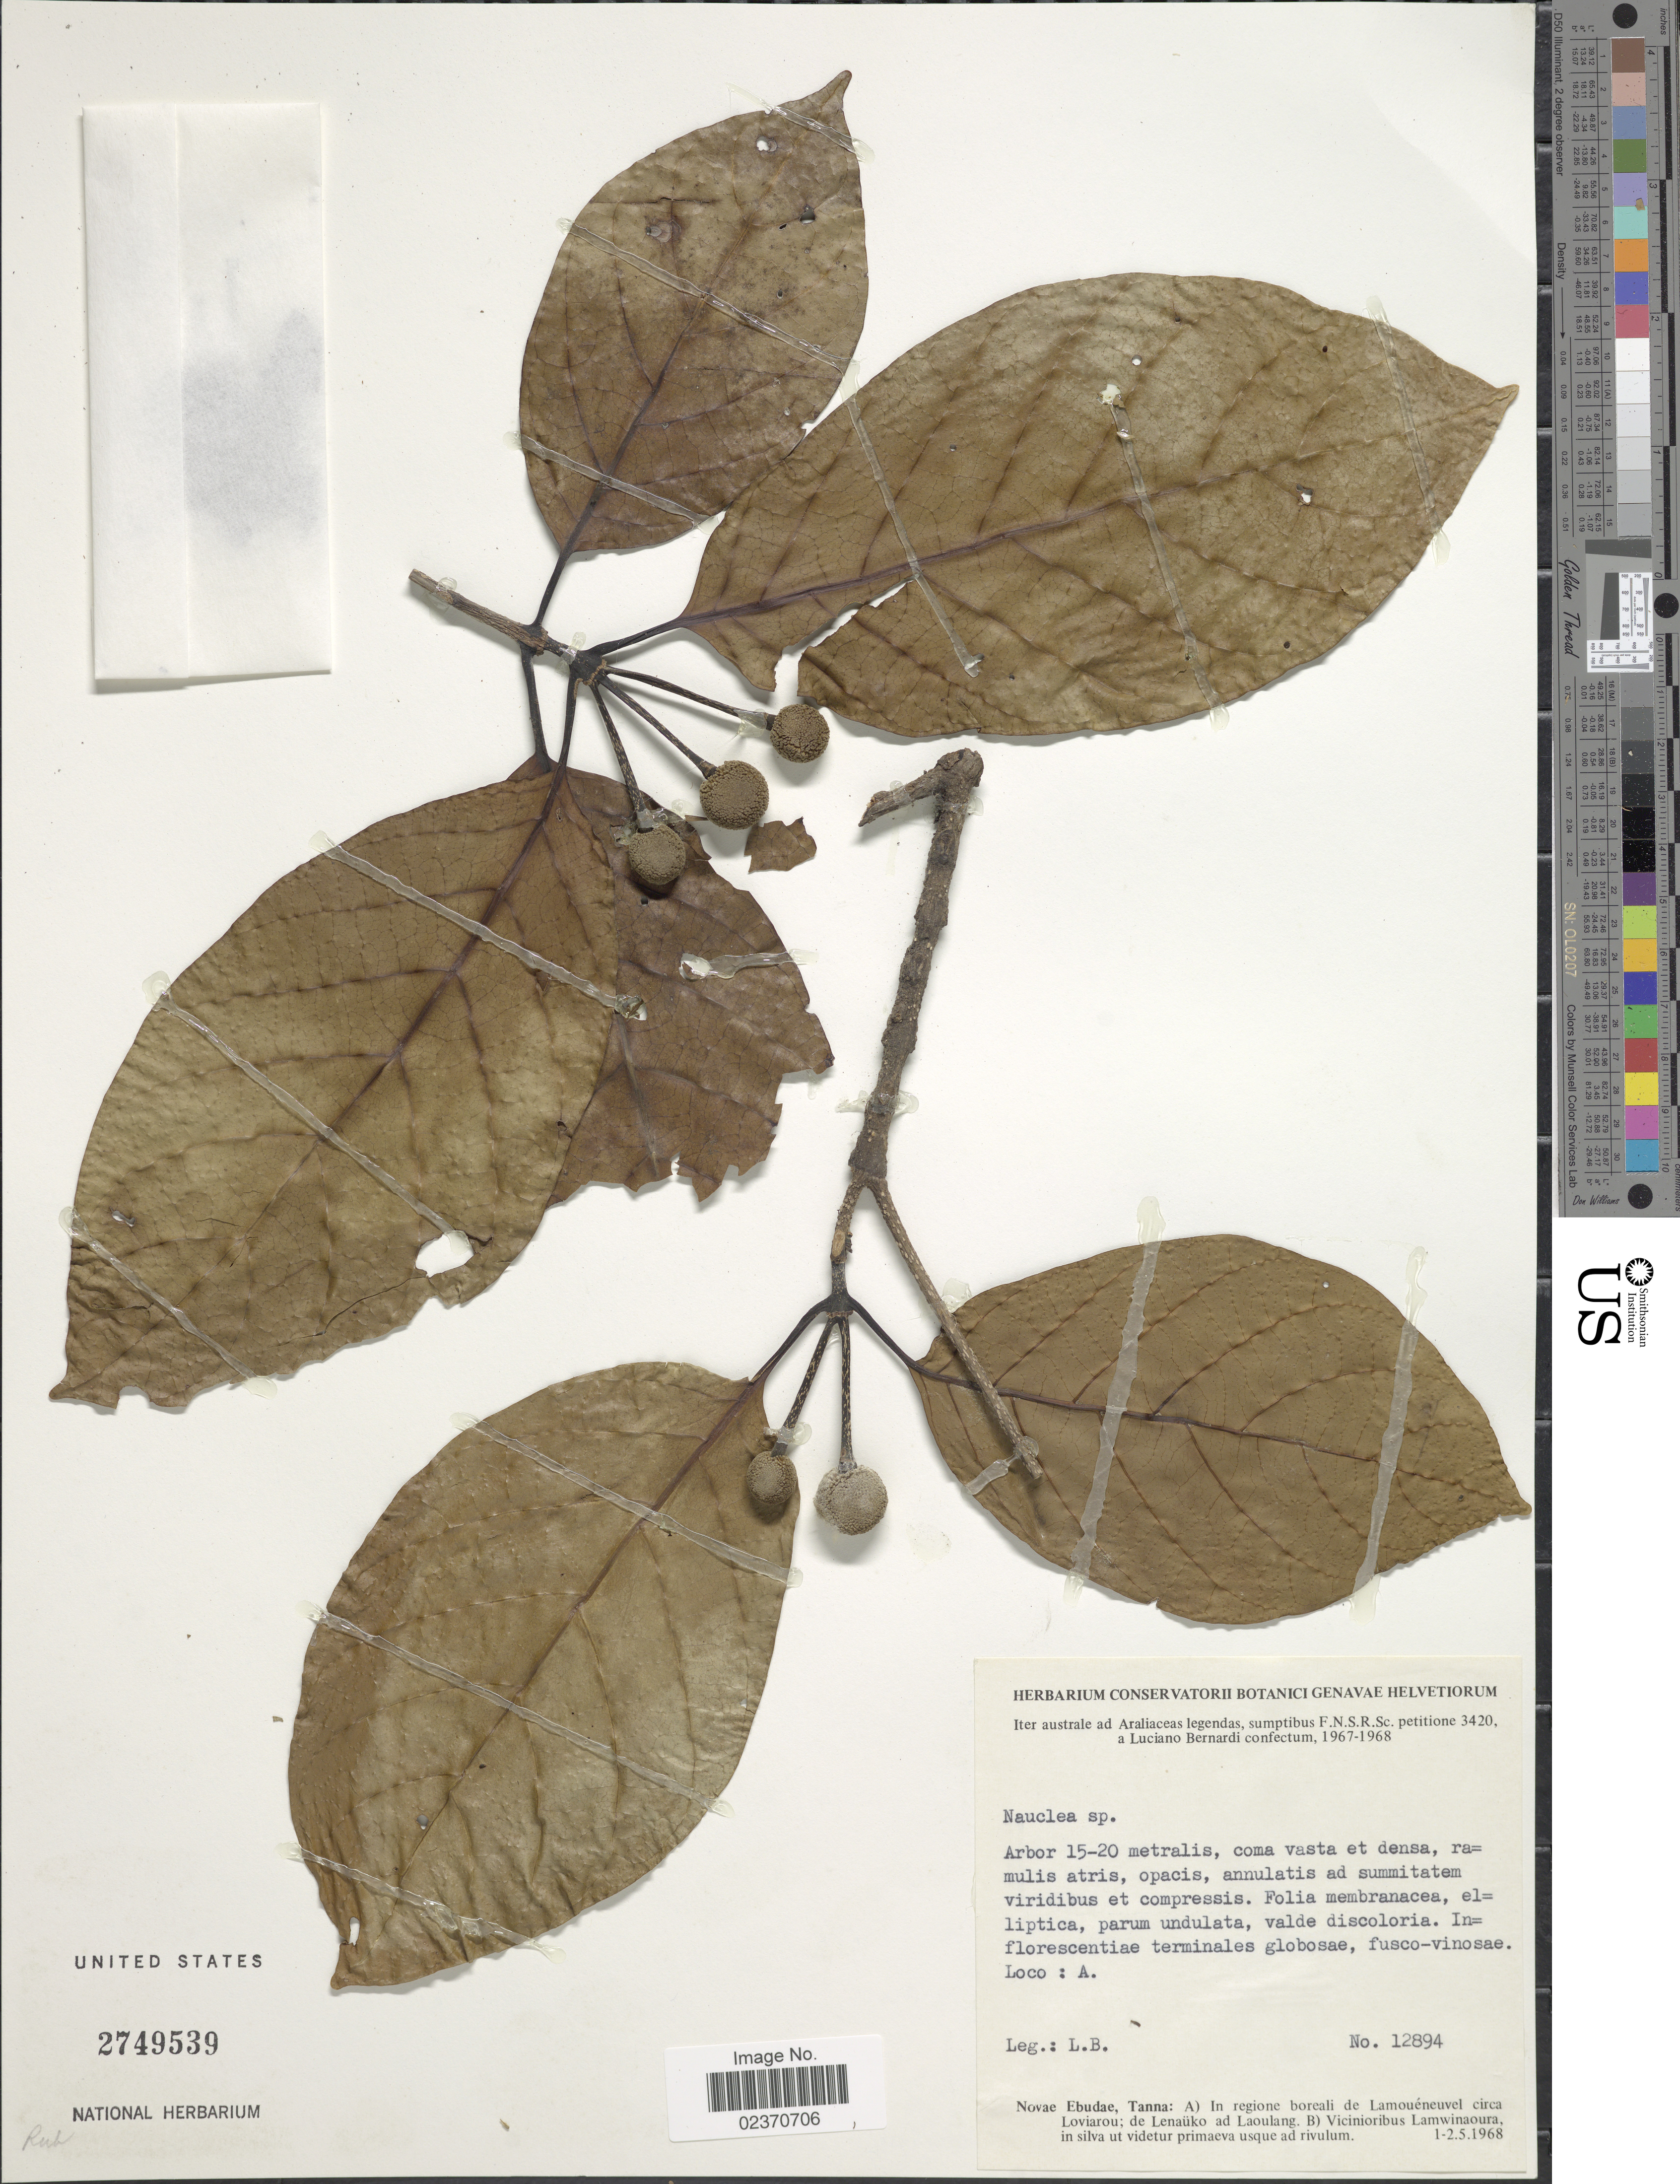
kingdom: Plantae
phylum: Tracheophyta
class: Magnoliopsida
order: Gentianales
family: Rubiaceae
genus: Nauclea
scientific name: Nauclea sp.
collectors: L. Bernardi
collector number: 12894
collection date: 1968-05-01/1968-05-02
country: Vanuatu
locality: Novae Ebudae, Tanna: In regione boreali de Lamoueneuvel circa Loviarou: de Lenauko ad Laoulang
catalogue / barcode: US 2749539